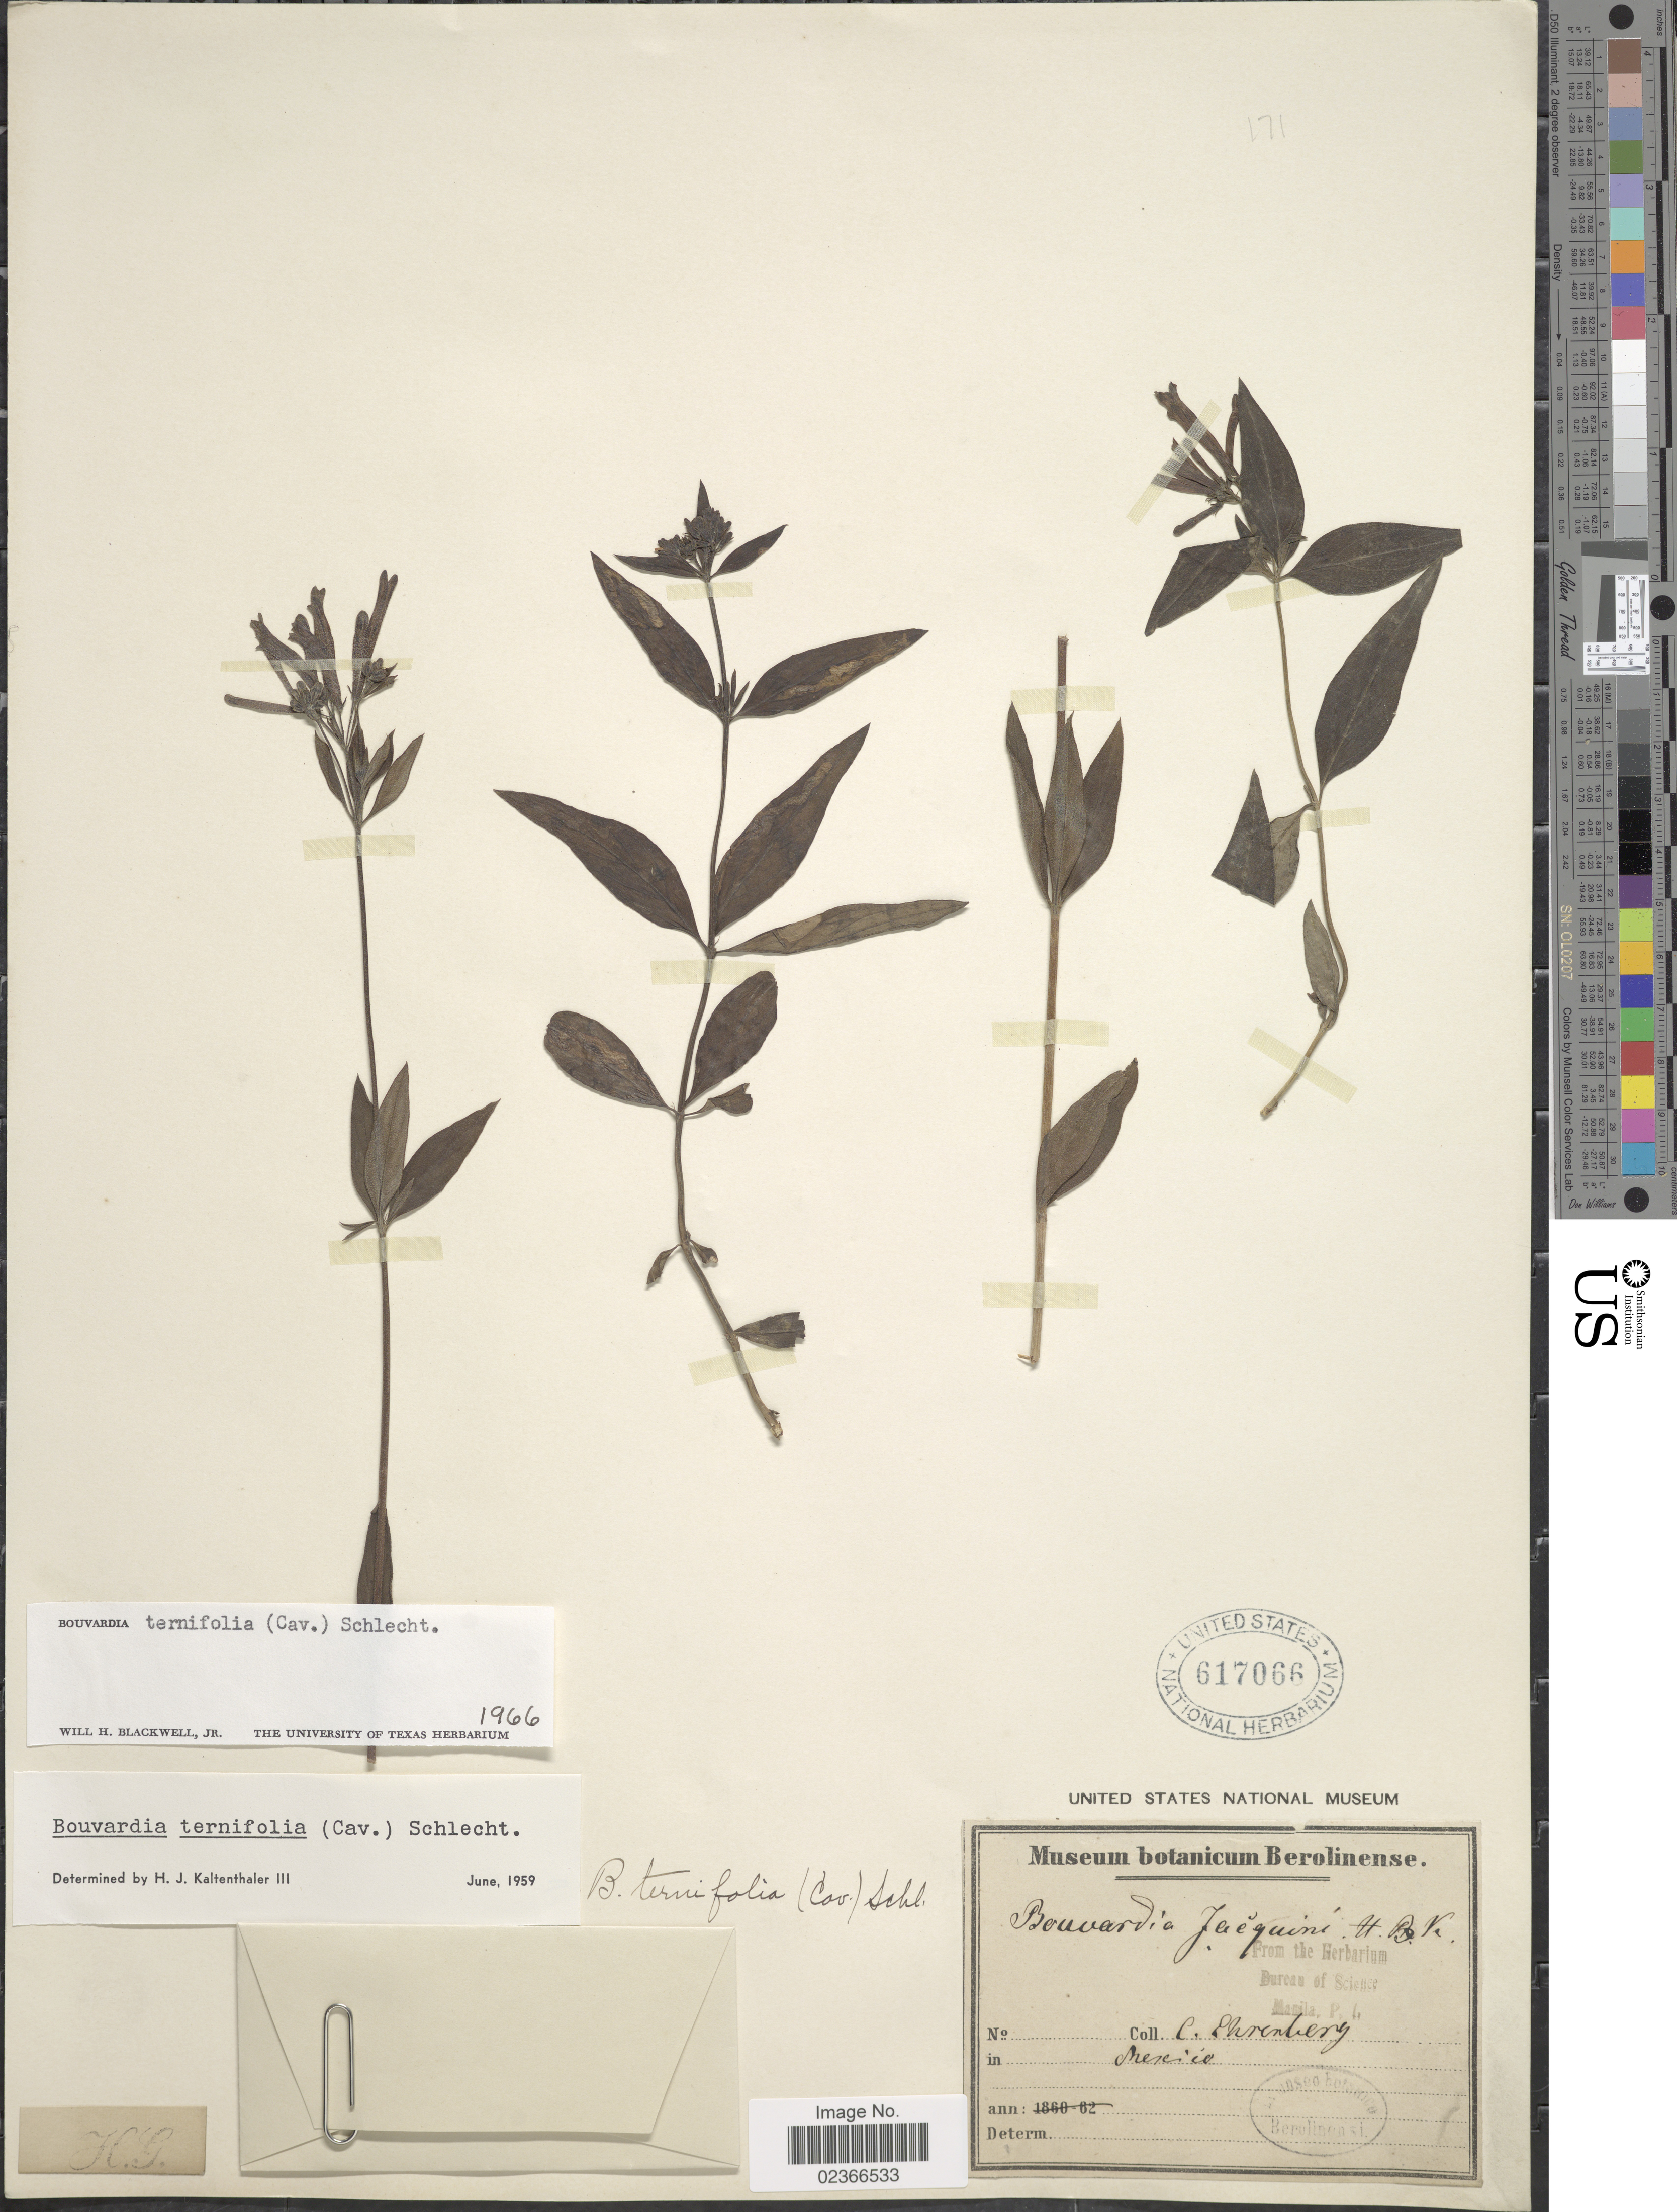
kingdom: Plantae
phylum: Tracheophyta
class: Magnoliopsida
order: Gentianales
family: Rubiaceae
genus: Bouvardia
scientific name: Bouvardia ternifolia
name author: (Cav.) Schltdl.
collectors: C. G. Ehrenberg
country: Mexico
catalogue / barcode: US 617066